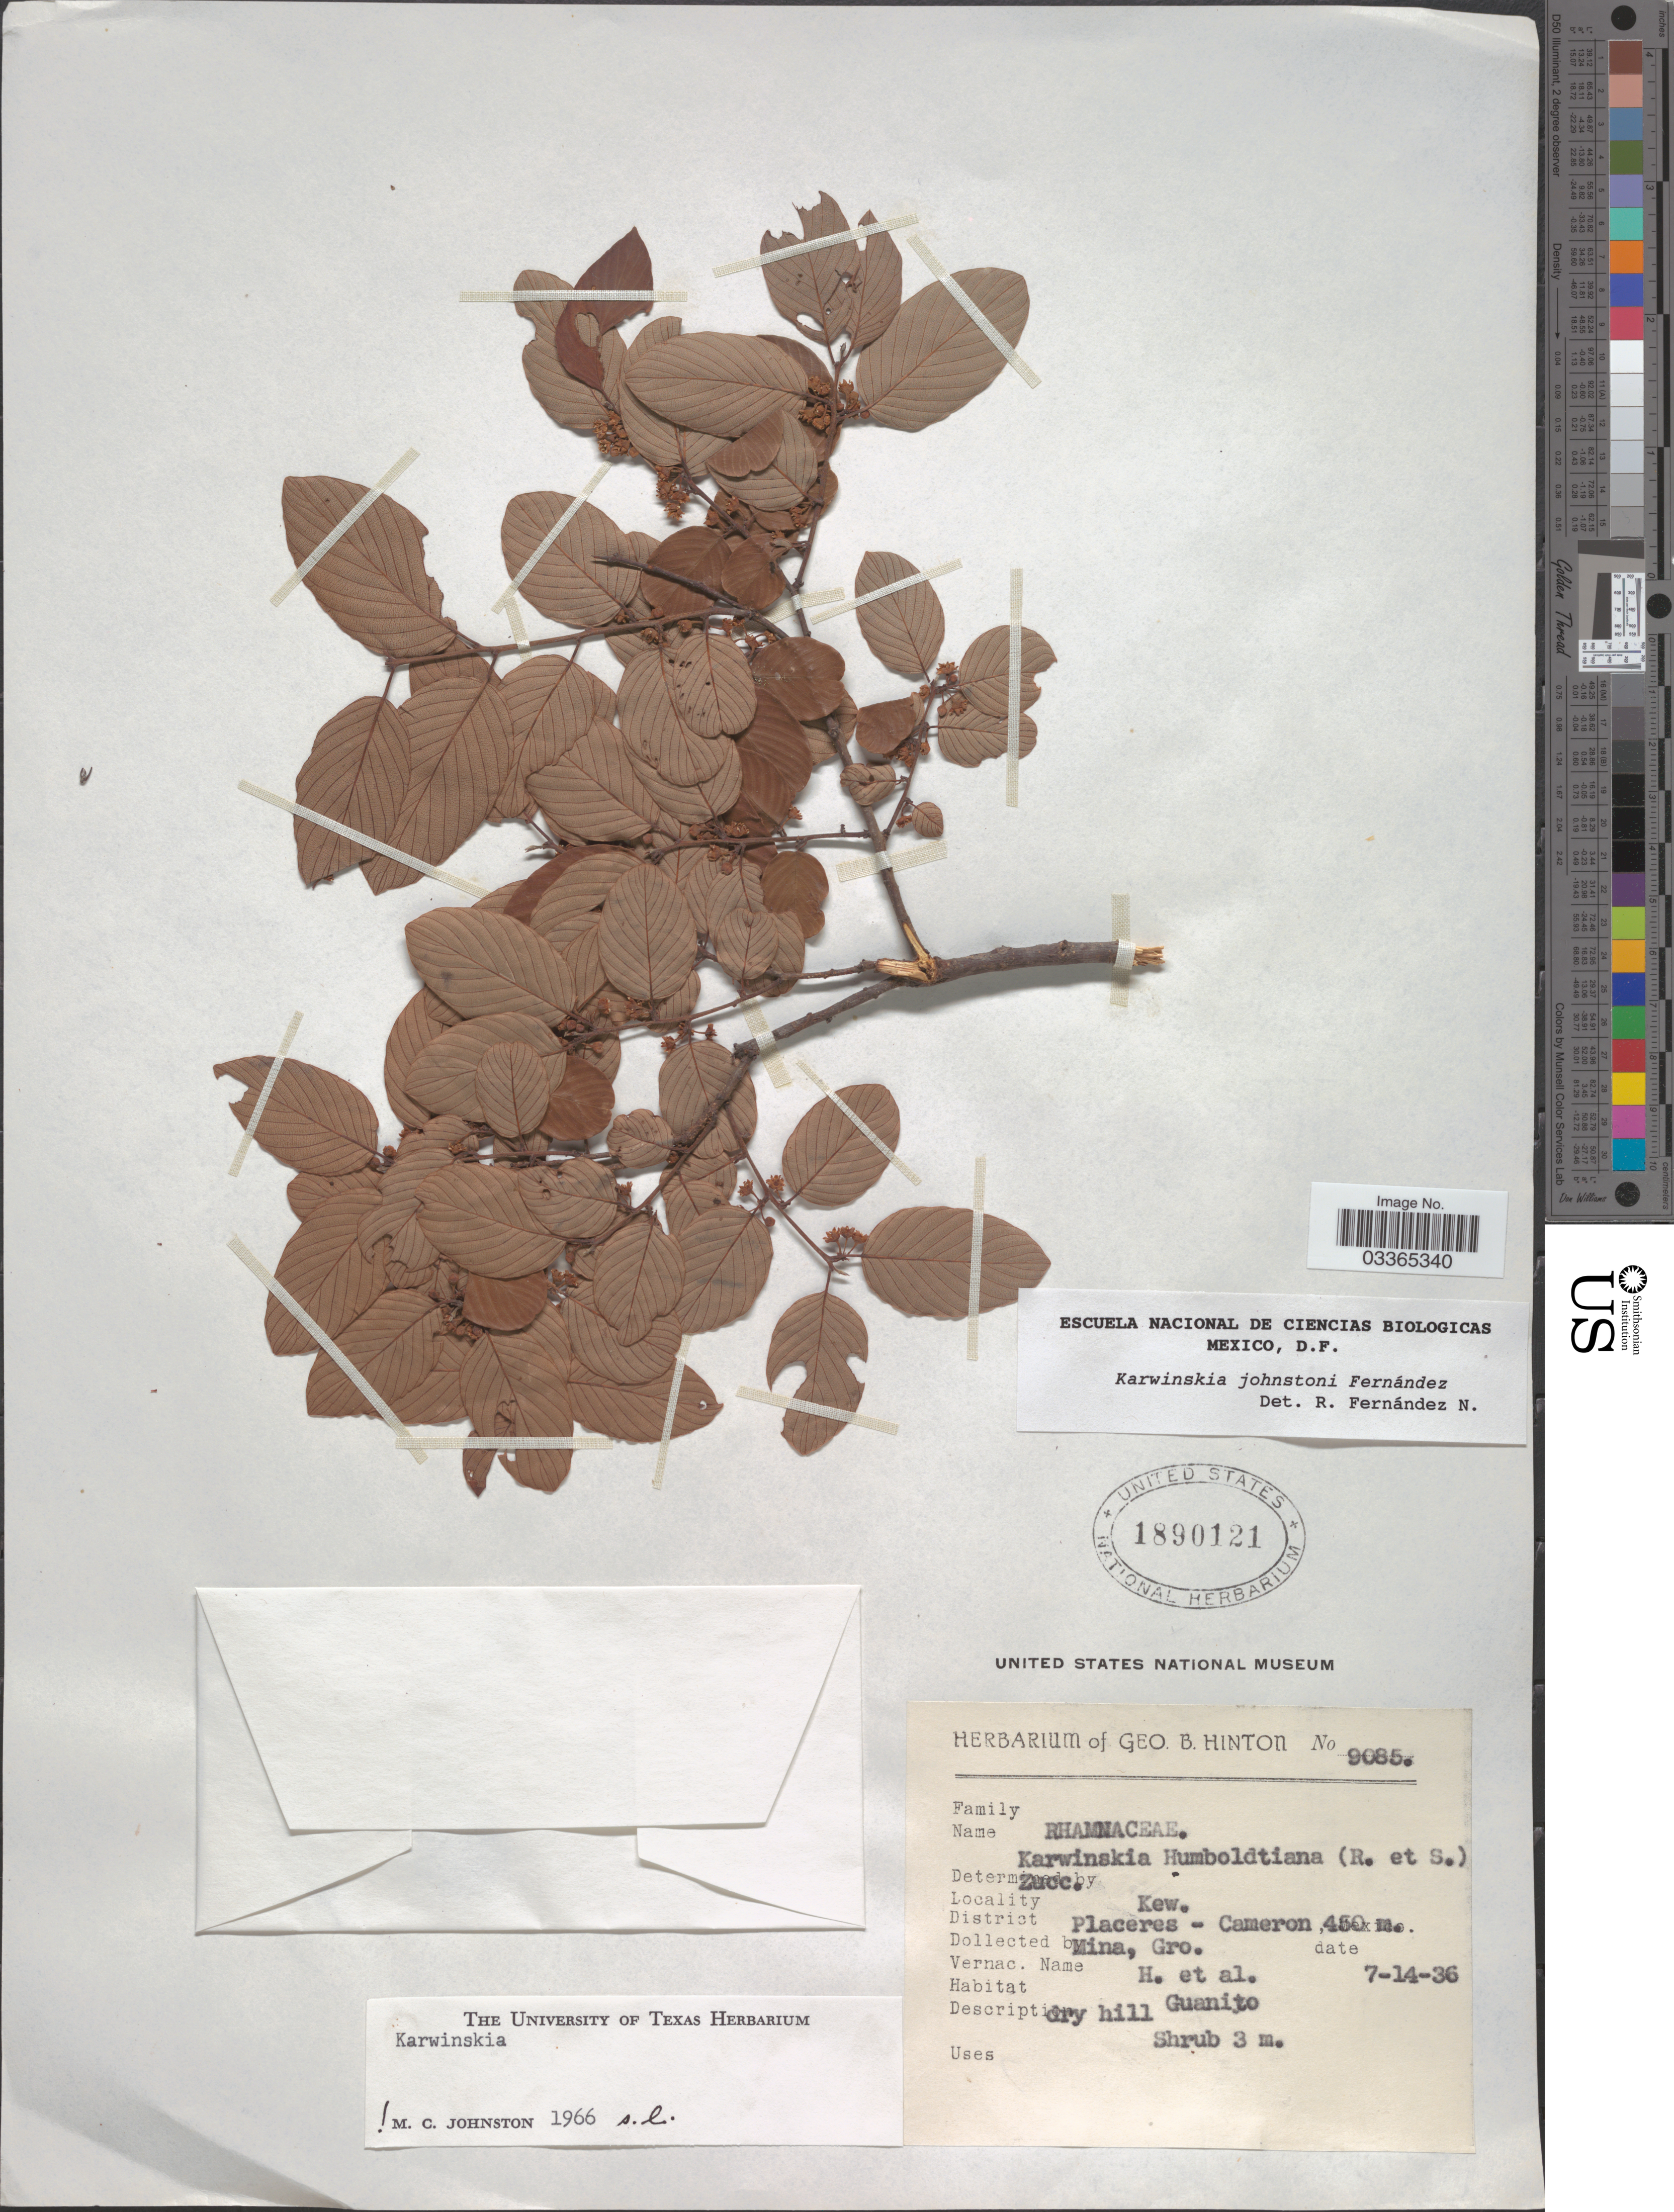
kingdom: Plantae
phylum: Tracheophyta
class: Magnoliopsida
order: Rosales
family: Rhamnaceae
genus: Karwinskia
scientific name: Karwinskia johnstonii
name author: Fernández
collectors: G. B. Hinton & et al.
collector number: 9085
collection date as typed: Transcribed d/m/y: 14/7/36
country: Mexico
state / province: Guerrero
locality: Placeres - Cameron. District Mina.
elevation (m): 450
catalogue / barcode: US 1890121